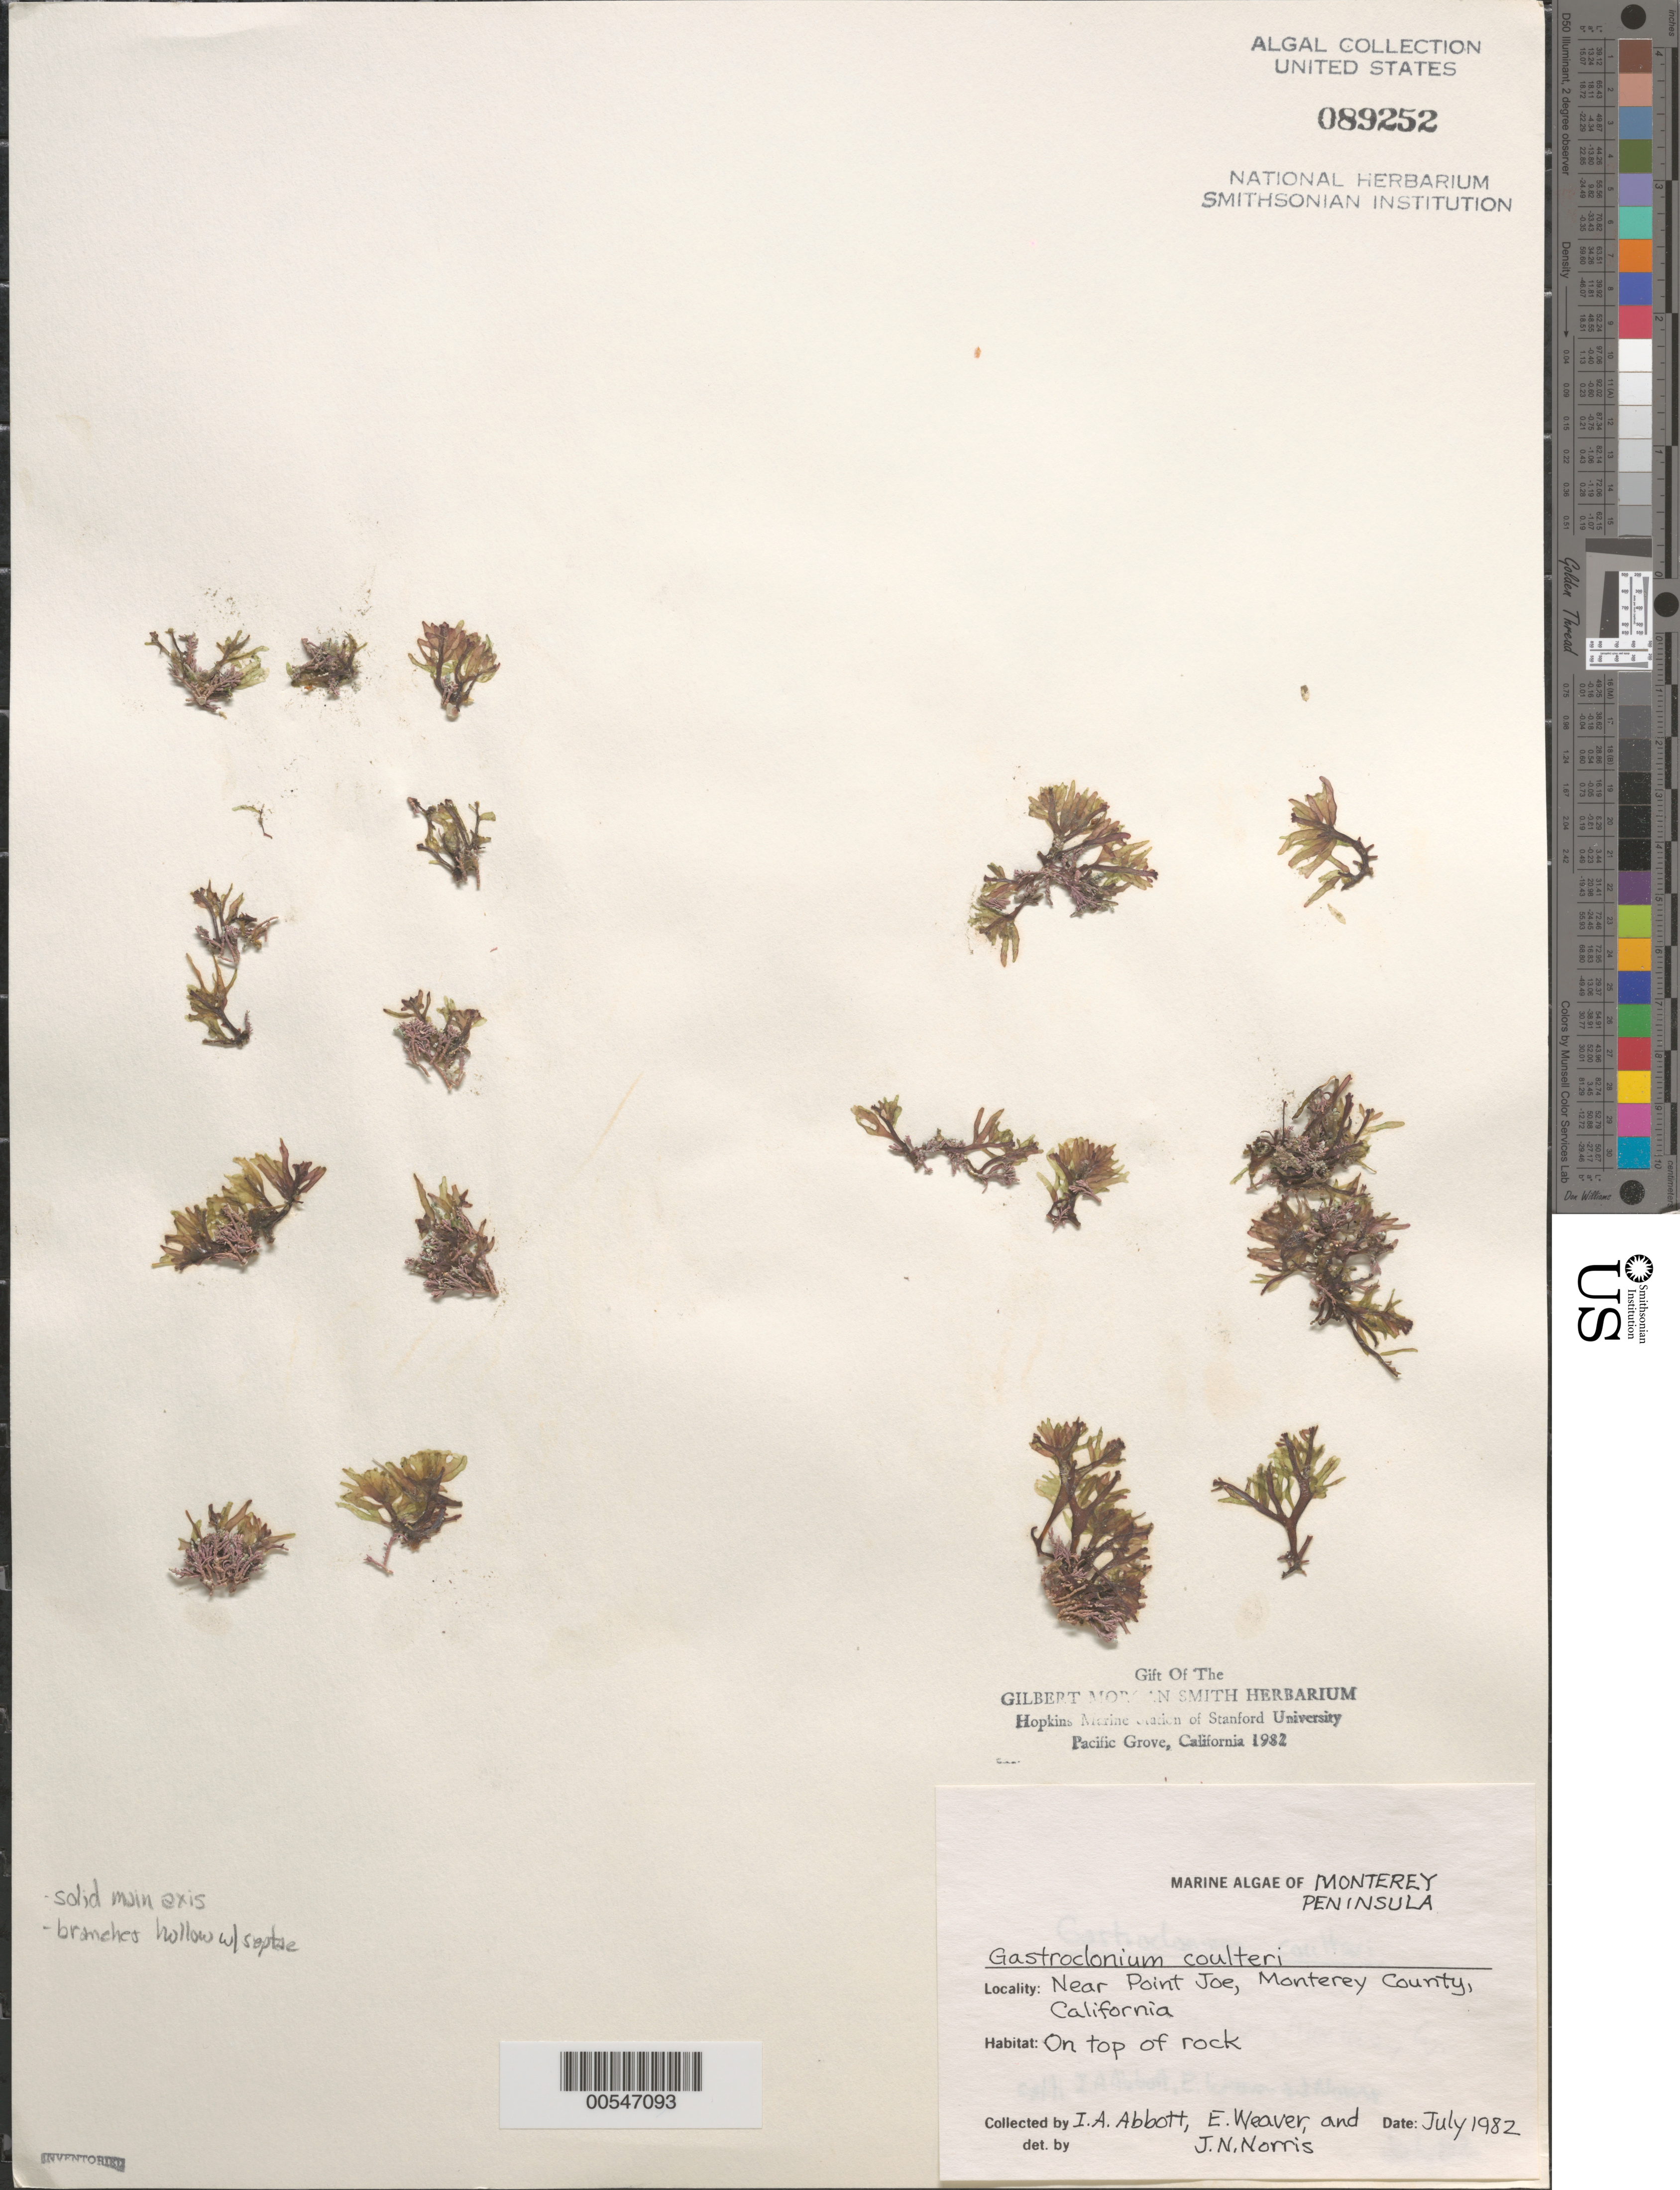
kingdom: Plantae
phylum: Rhodophyta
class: Florideophyceae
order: Rhodymeniales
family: Champiaceae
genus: Neogastroclonium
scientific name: Neogastroclonium subarticulatum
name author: (Turner) L. Le Gall et al.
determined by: Algae name updating Project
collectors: I. A. Abbott, E. Weaver & J. N. Norris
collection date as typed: Jul 1982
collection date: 1982-07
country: United States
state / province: California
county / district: Monterey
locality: Near Point Joe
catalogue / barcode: US 89252